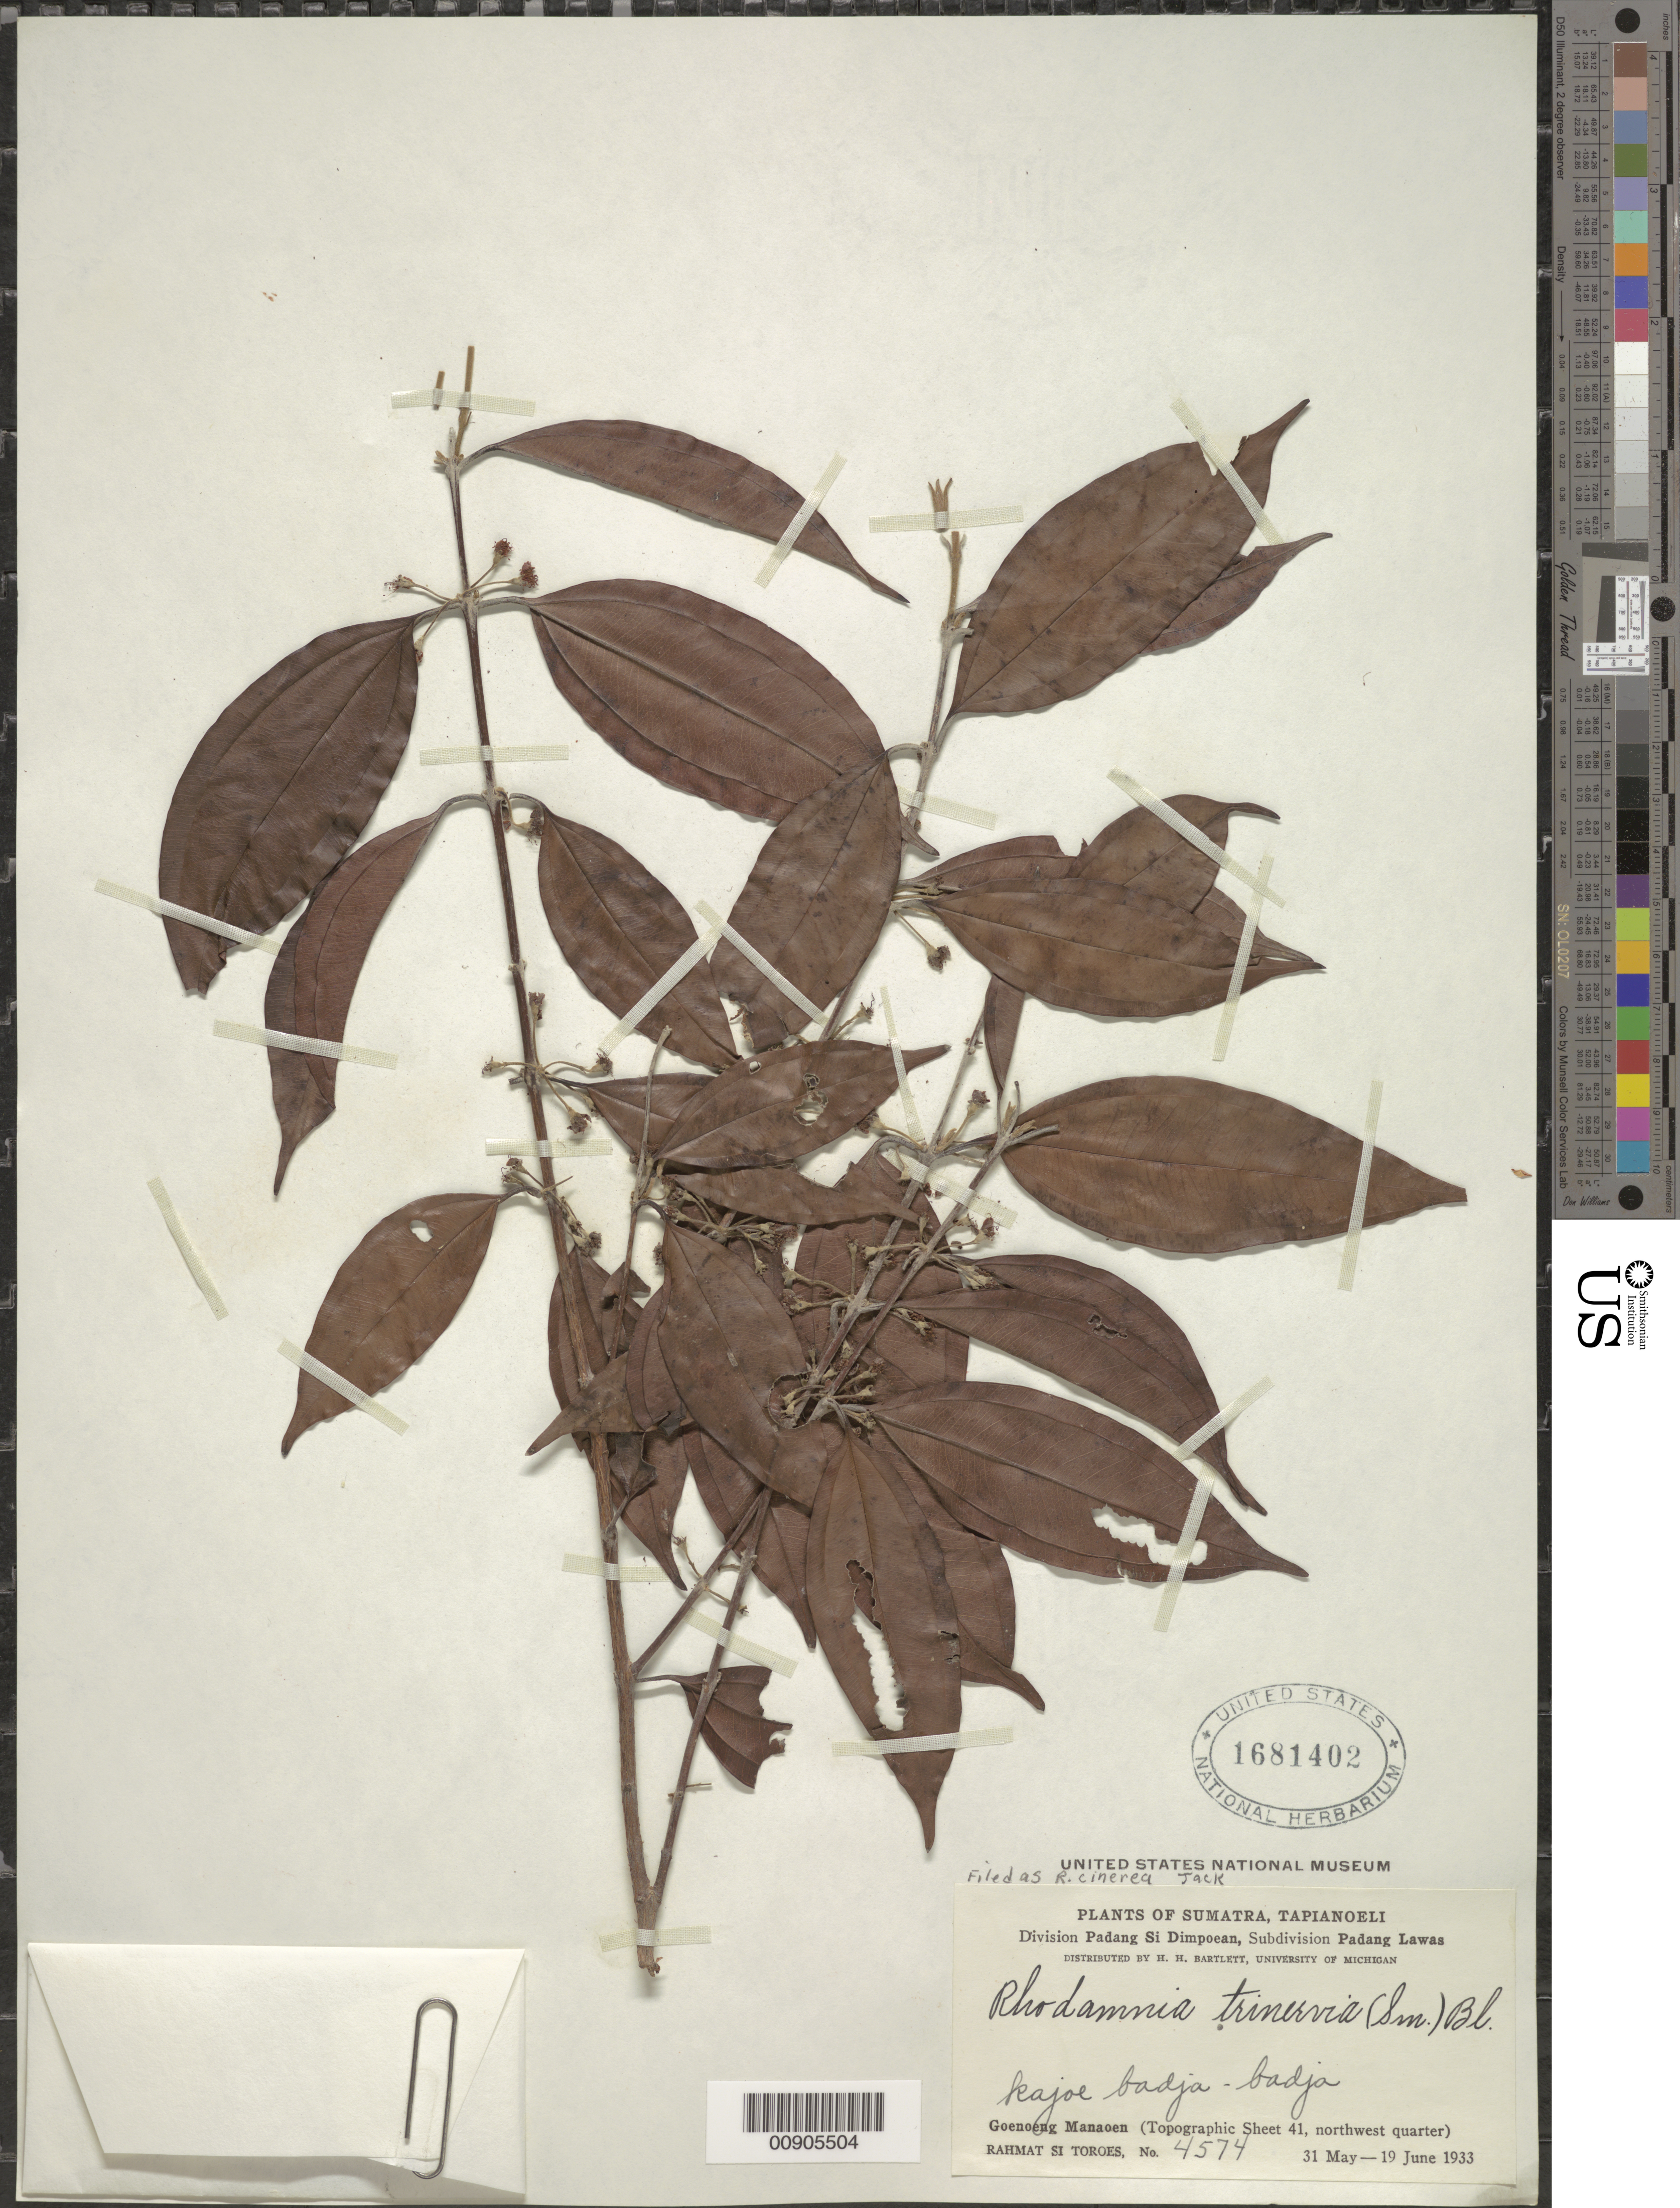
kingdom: Plantae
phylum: Tracheophyta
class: Magnoliopsida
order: Myrtales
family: Myrtaceae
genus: Rhodamnia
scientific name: Rhodamnia cinerea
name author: Jack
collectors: Rahmat Si Boeea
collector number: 4574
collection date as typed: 31 May 1933 to 19 Jun 1933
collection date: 1933-05-31/1933-06-19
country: Indonesia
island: Sumatra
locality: Division Padang Si Dimpoean, Subdivision Padang Lawas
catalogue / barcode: US 1681402